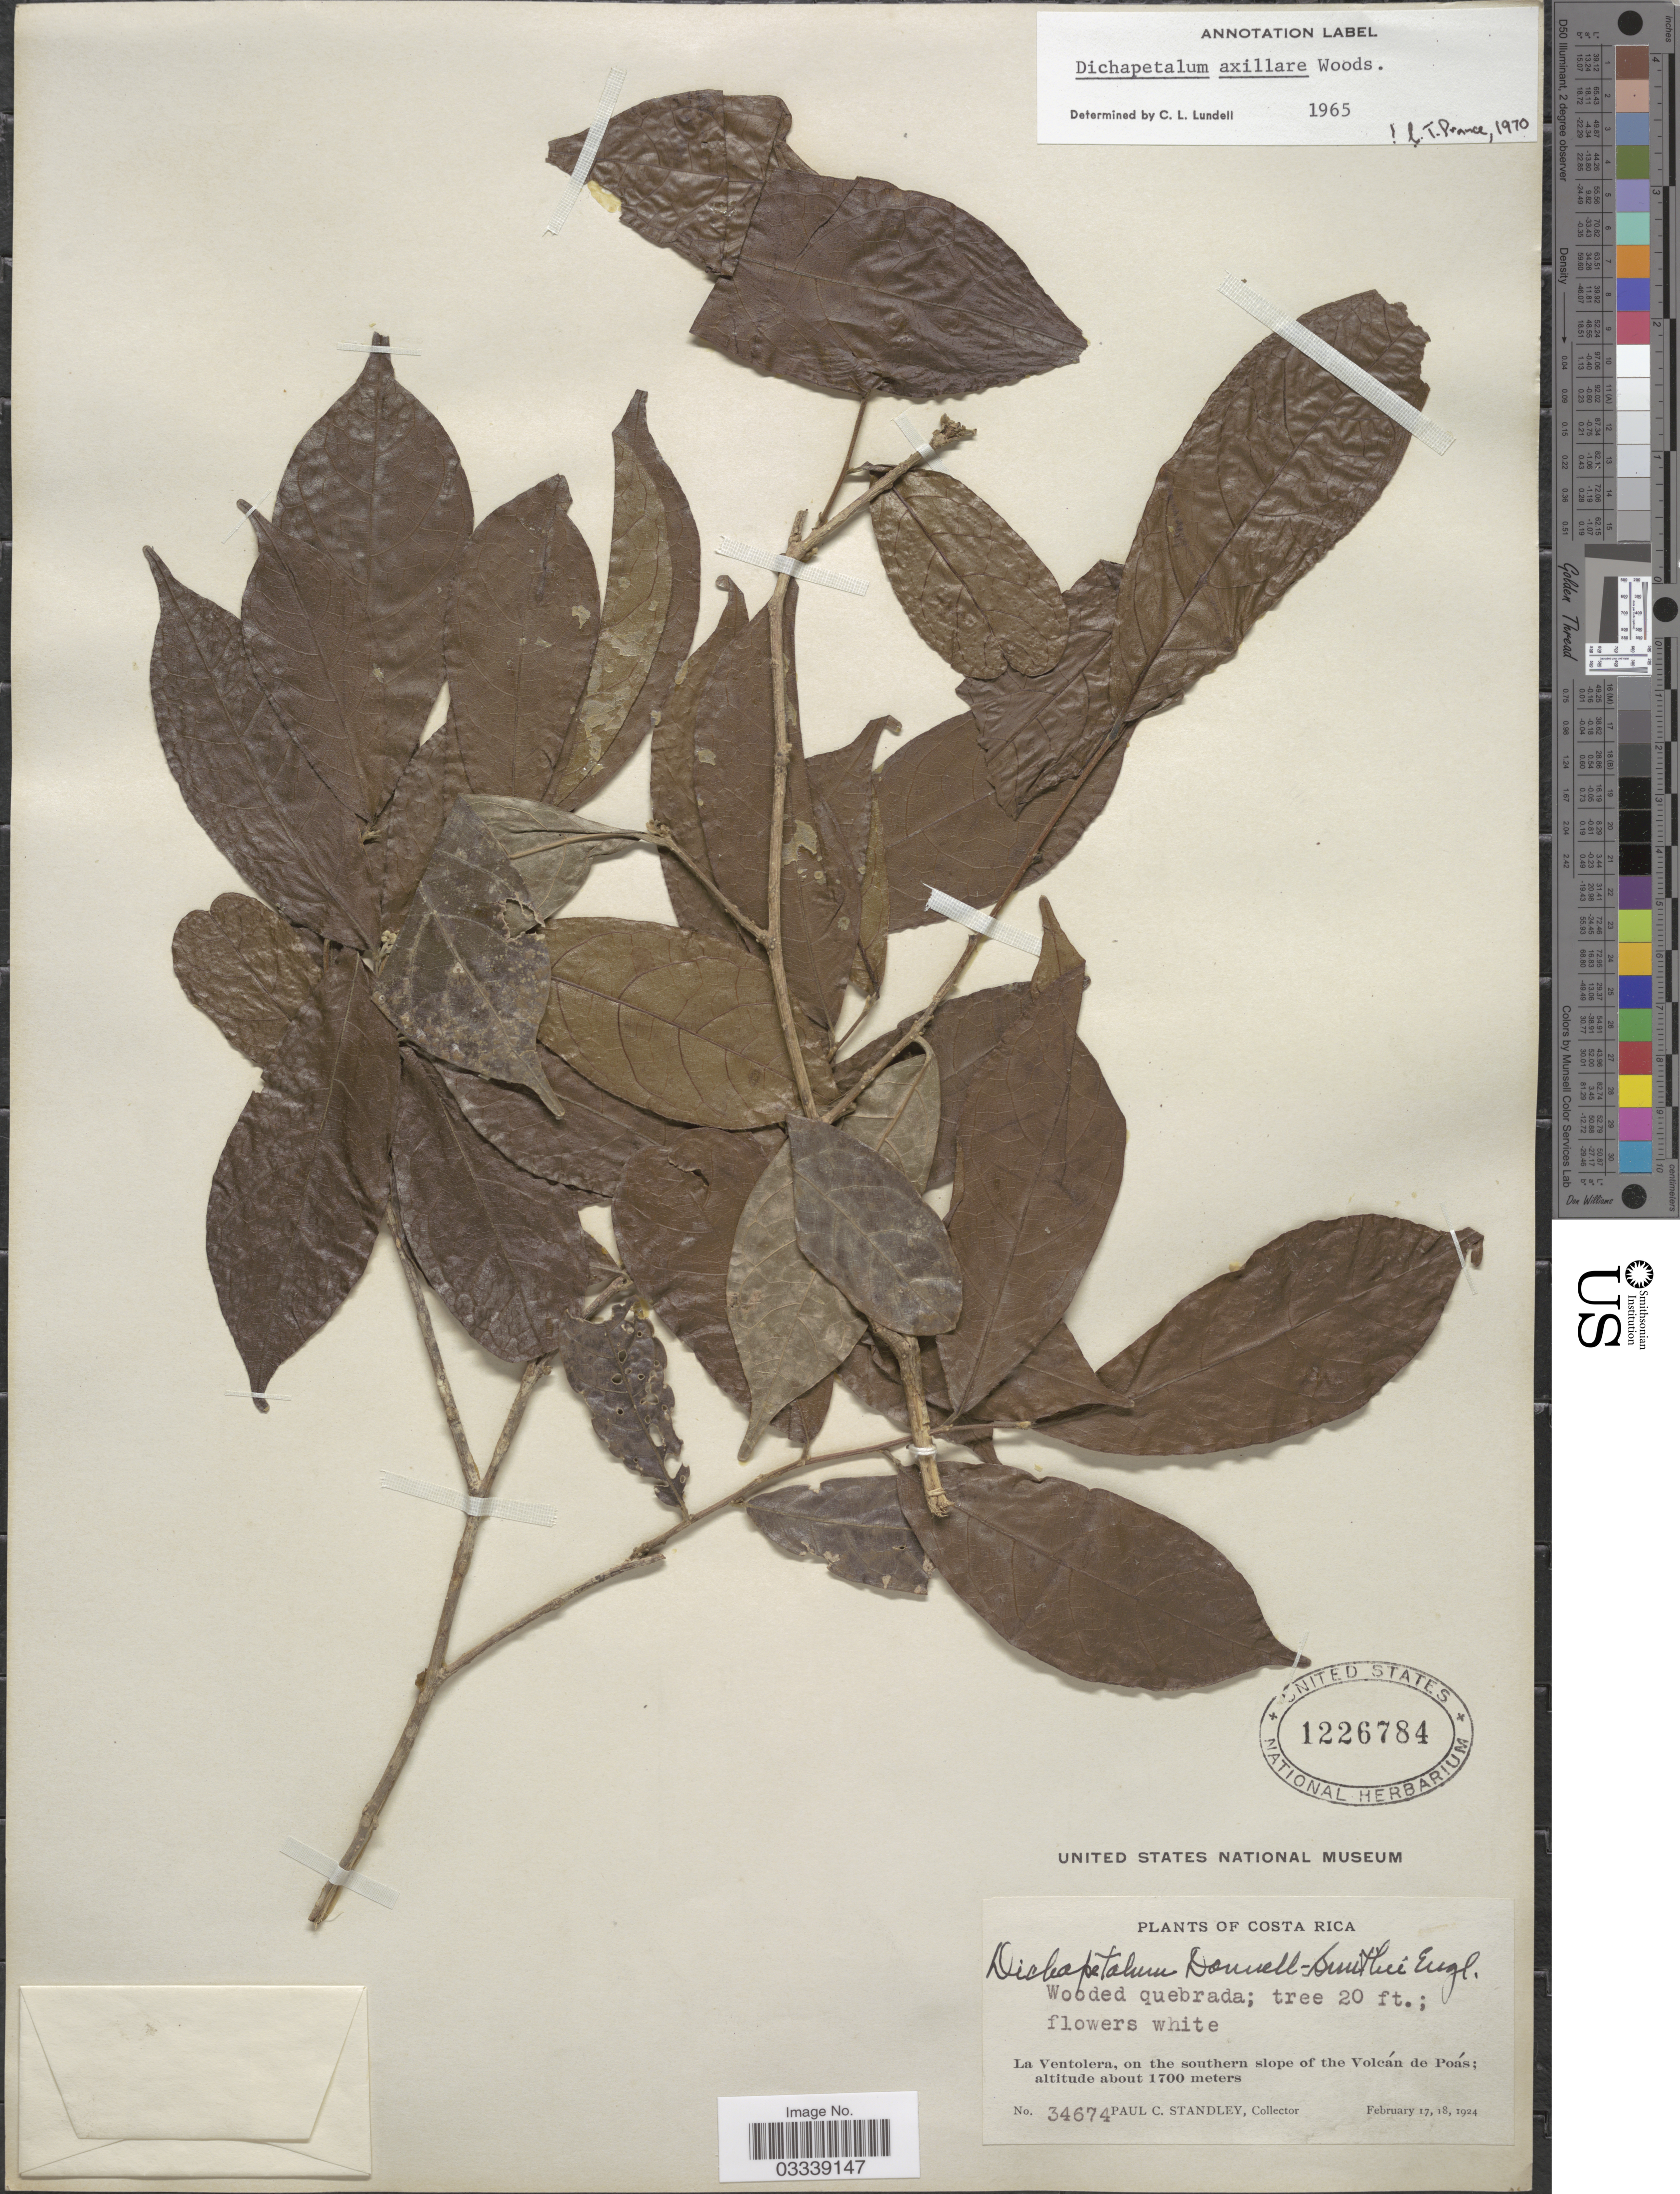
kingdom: Plantae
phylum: Tracheophyta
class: Magnoliopsida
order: Malpighiales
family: Dichapetalaceae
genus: Dichapetalum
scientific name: Dichapetalum axillare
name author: Woodson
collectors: P. C. Standley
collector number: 34674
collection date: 1924-02-17/1924-02-18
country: Costa Rica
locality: La Ventolera, on the southern slope of the Volcán de Poás.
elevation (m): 1700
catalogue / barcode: US 1226784